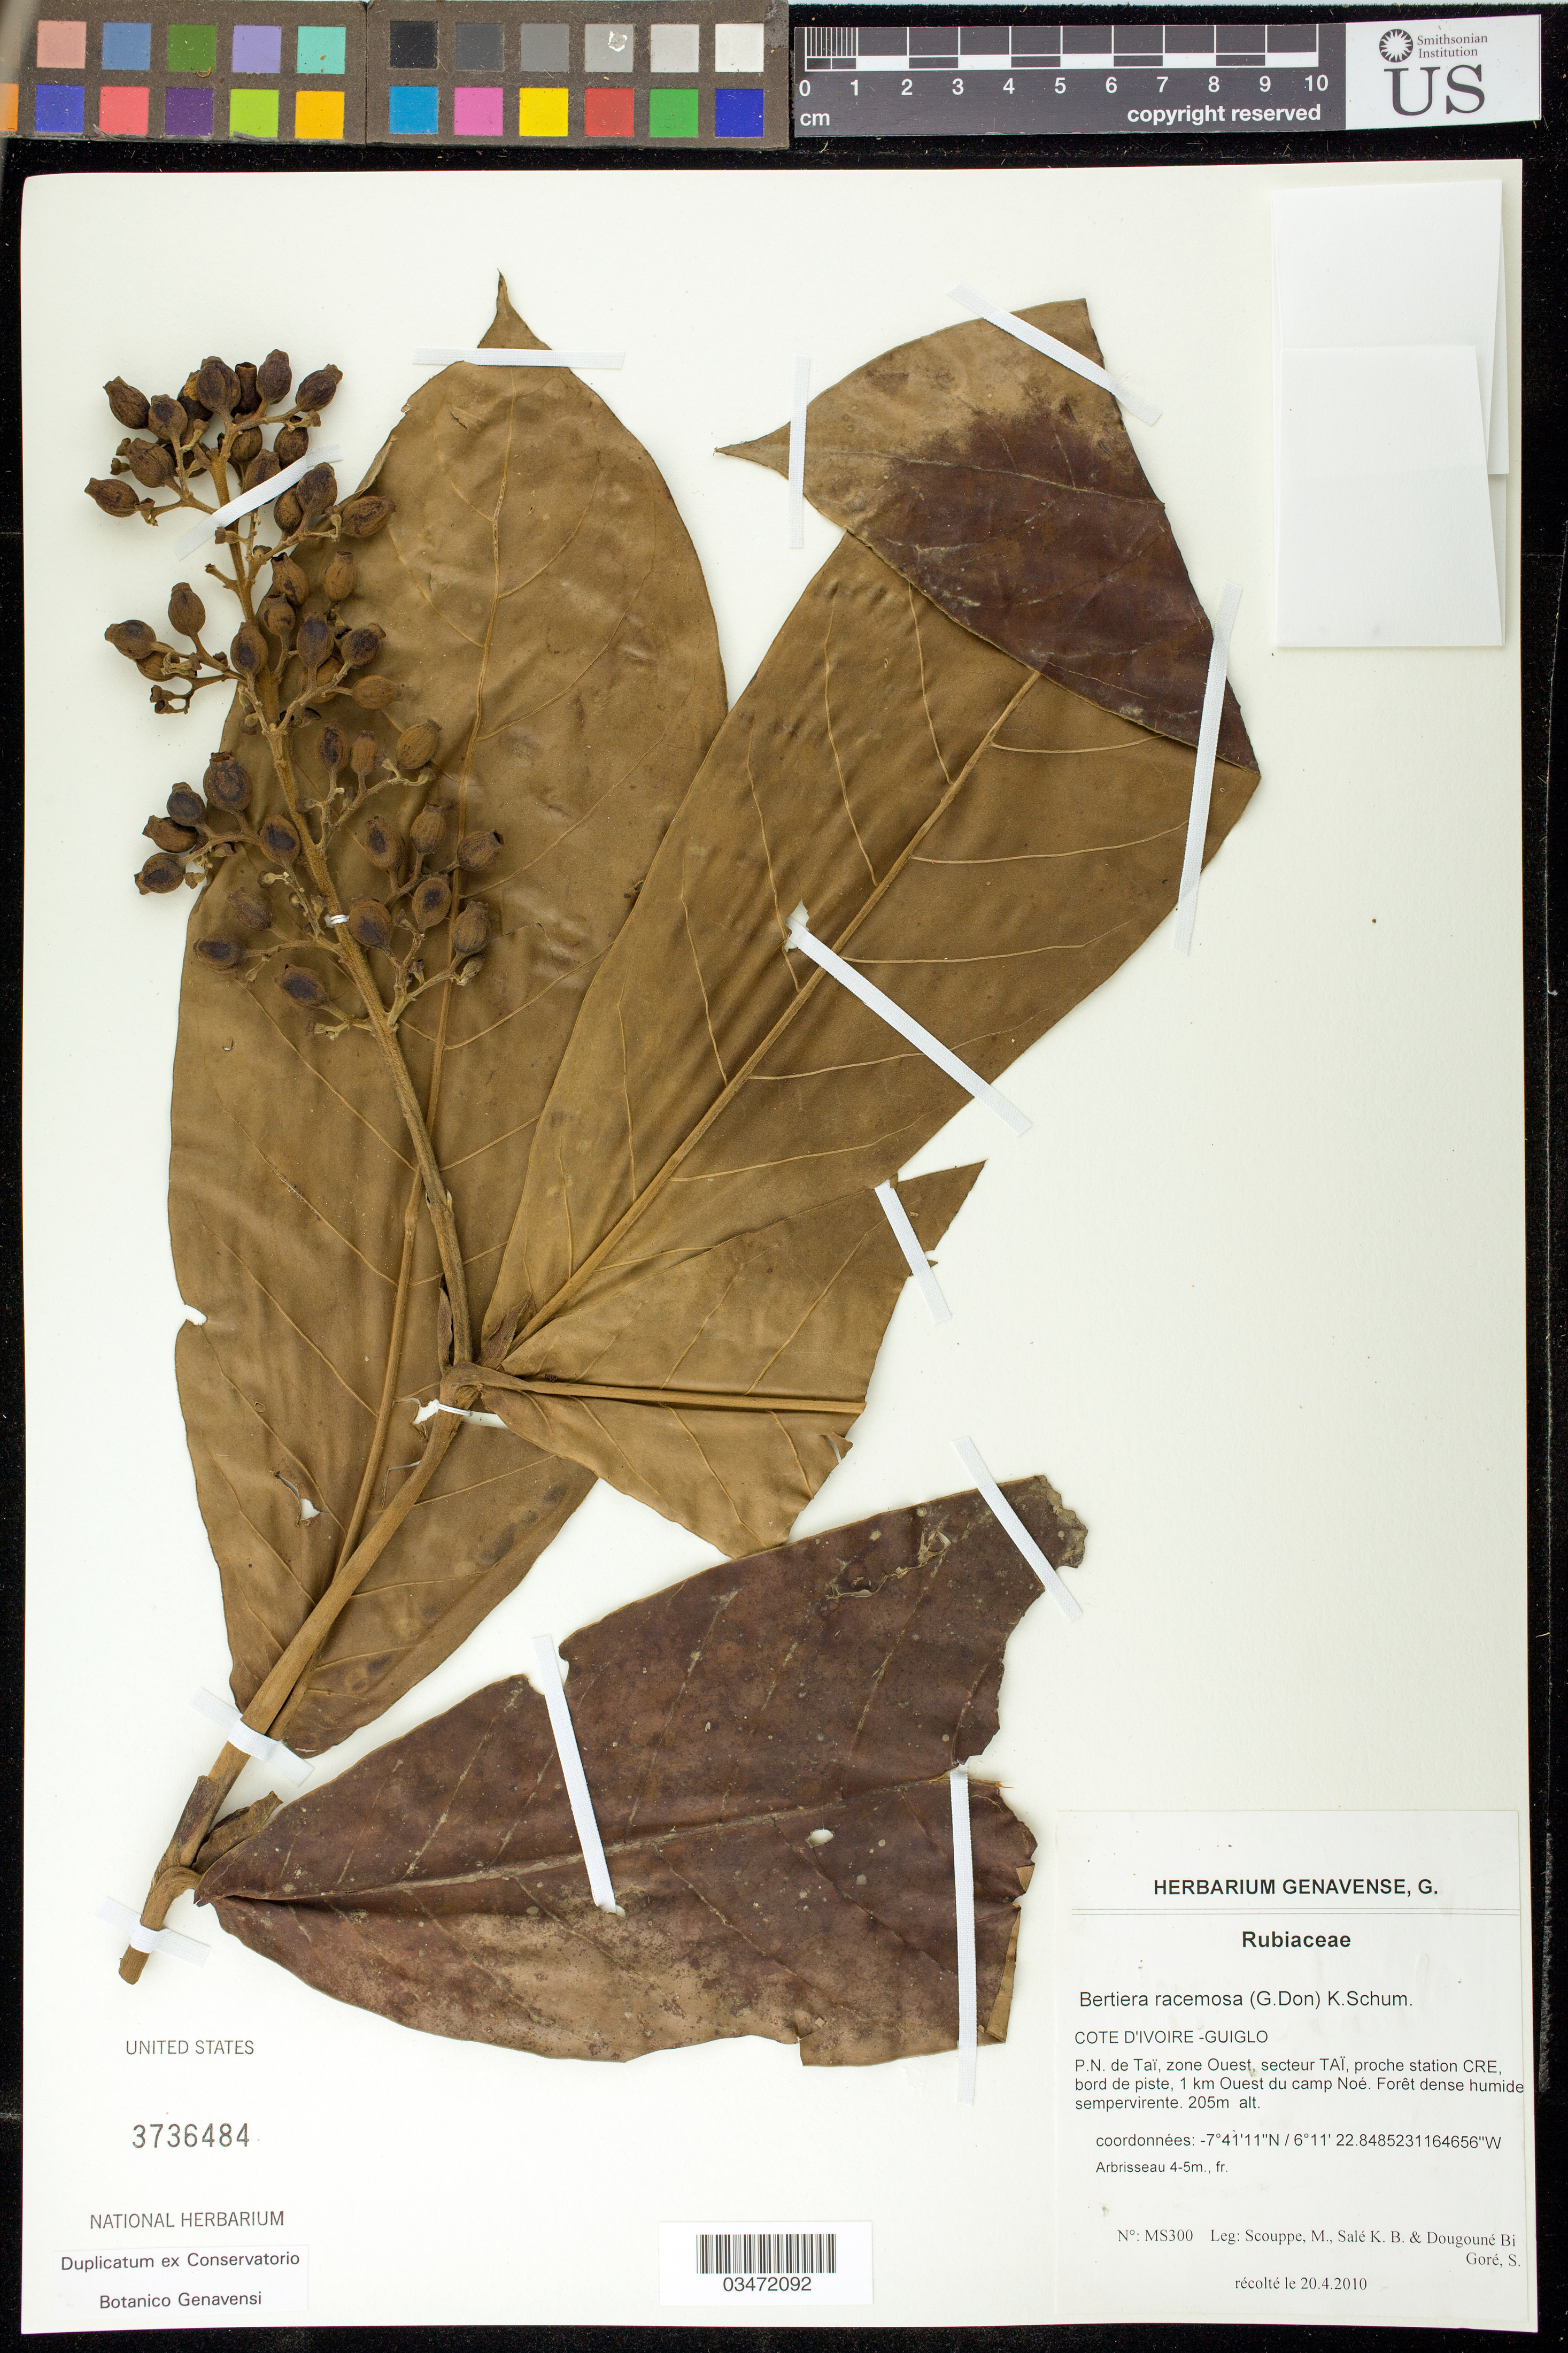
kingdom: Plantae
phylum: Tracheophyta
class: Magnoliopsida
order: Gentianales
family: Rubiaceae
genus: Bertiera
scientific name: Bertiera racemosa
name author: (G. Don) K. Schum.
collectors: M. Scouppe, K. Sale & S. Dougoune Bi Gore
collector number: MS300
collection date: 2010-04-20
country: Ivory Coast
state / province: Montagnes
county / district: Cavally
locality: Guiglo. P.N. de Taï, zone Wuest, secteur Taï, proche station CRE, borde de piste, 1 km Ouest du camp Noé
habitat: Forêt dense humide sempervirente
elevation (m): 205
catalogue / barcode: US 3736484